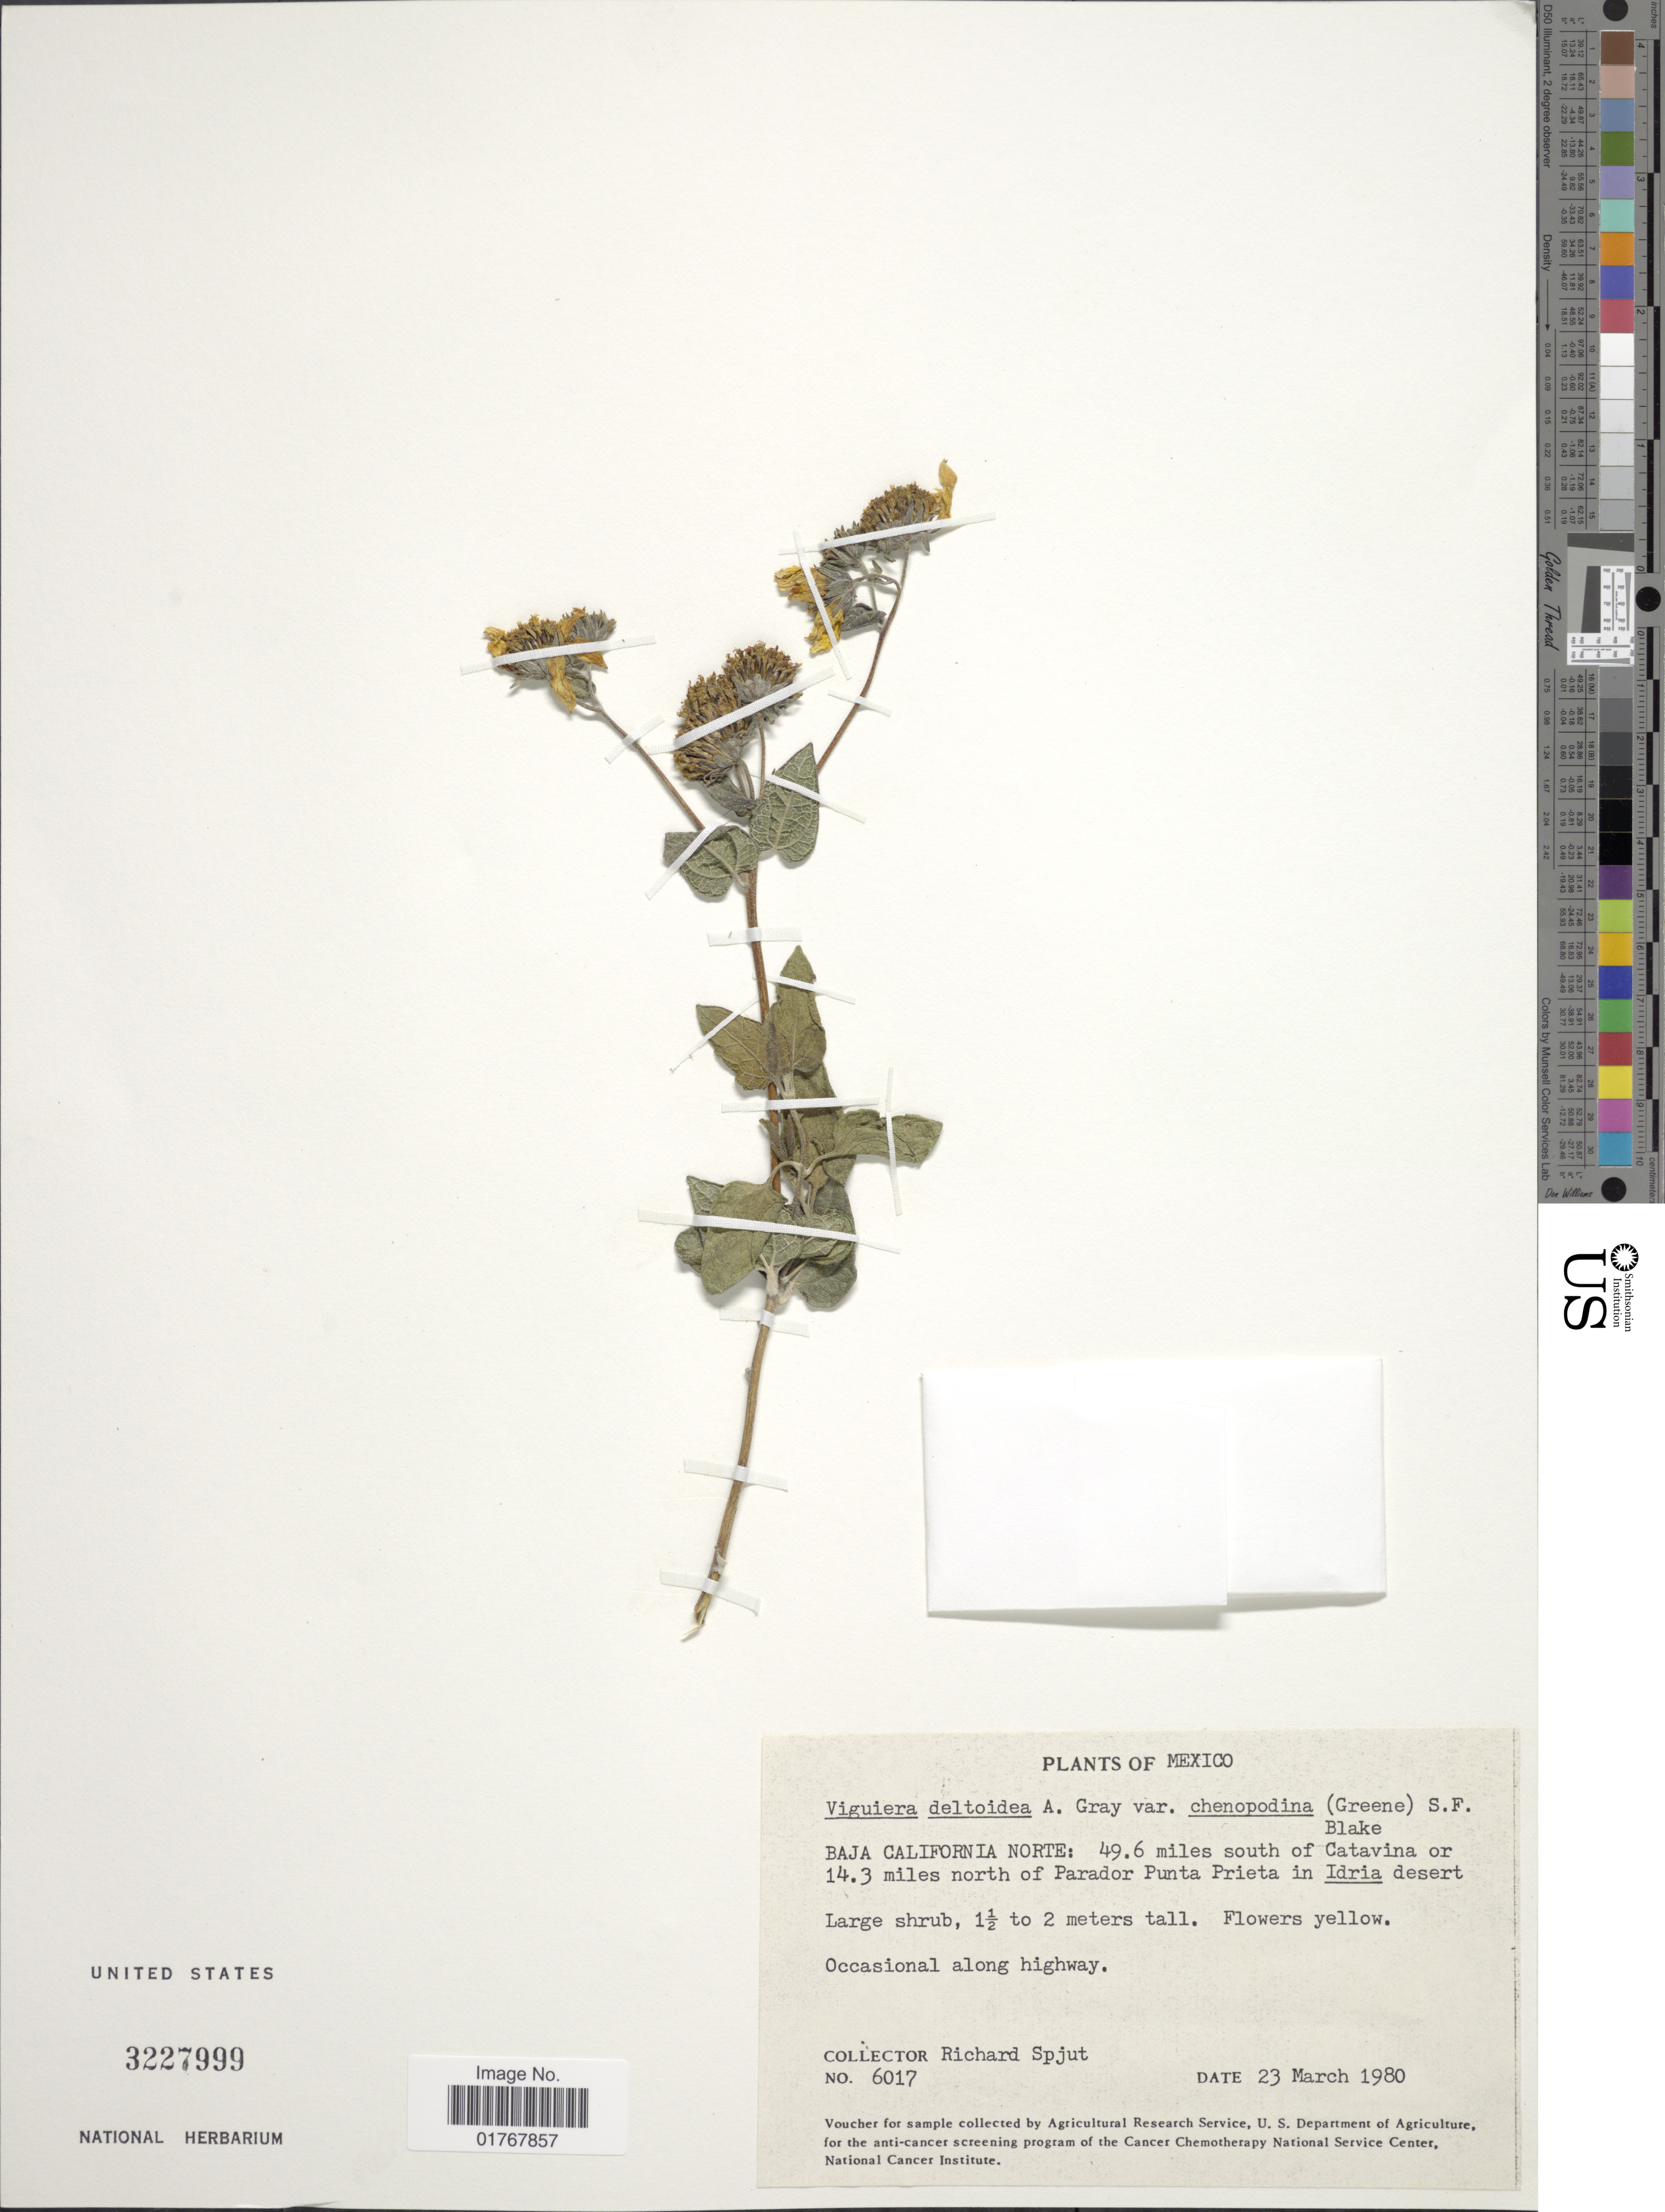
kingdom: Plantae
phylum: Tracheophyta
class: Magnoliopsida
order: Asterales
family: Asteraceae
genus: Viguiera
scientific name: Viguiera deltoidea var. chenopodina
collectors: R. Spjut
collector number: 6017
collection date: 1980-03-23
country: Mexico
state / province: Baja California Norte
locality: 49.6 miles south of Catavina or 14.3 miles north of Parador Punta Prieta in Idria desert. Occasional along highway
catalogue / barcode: US 3227999